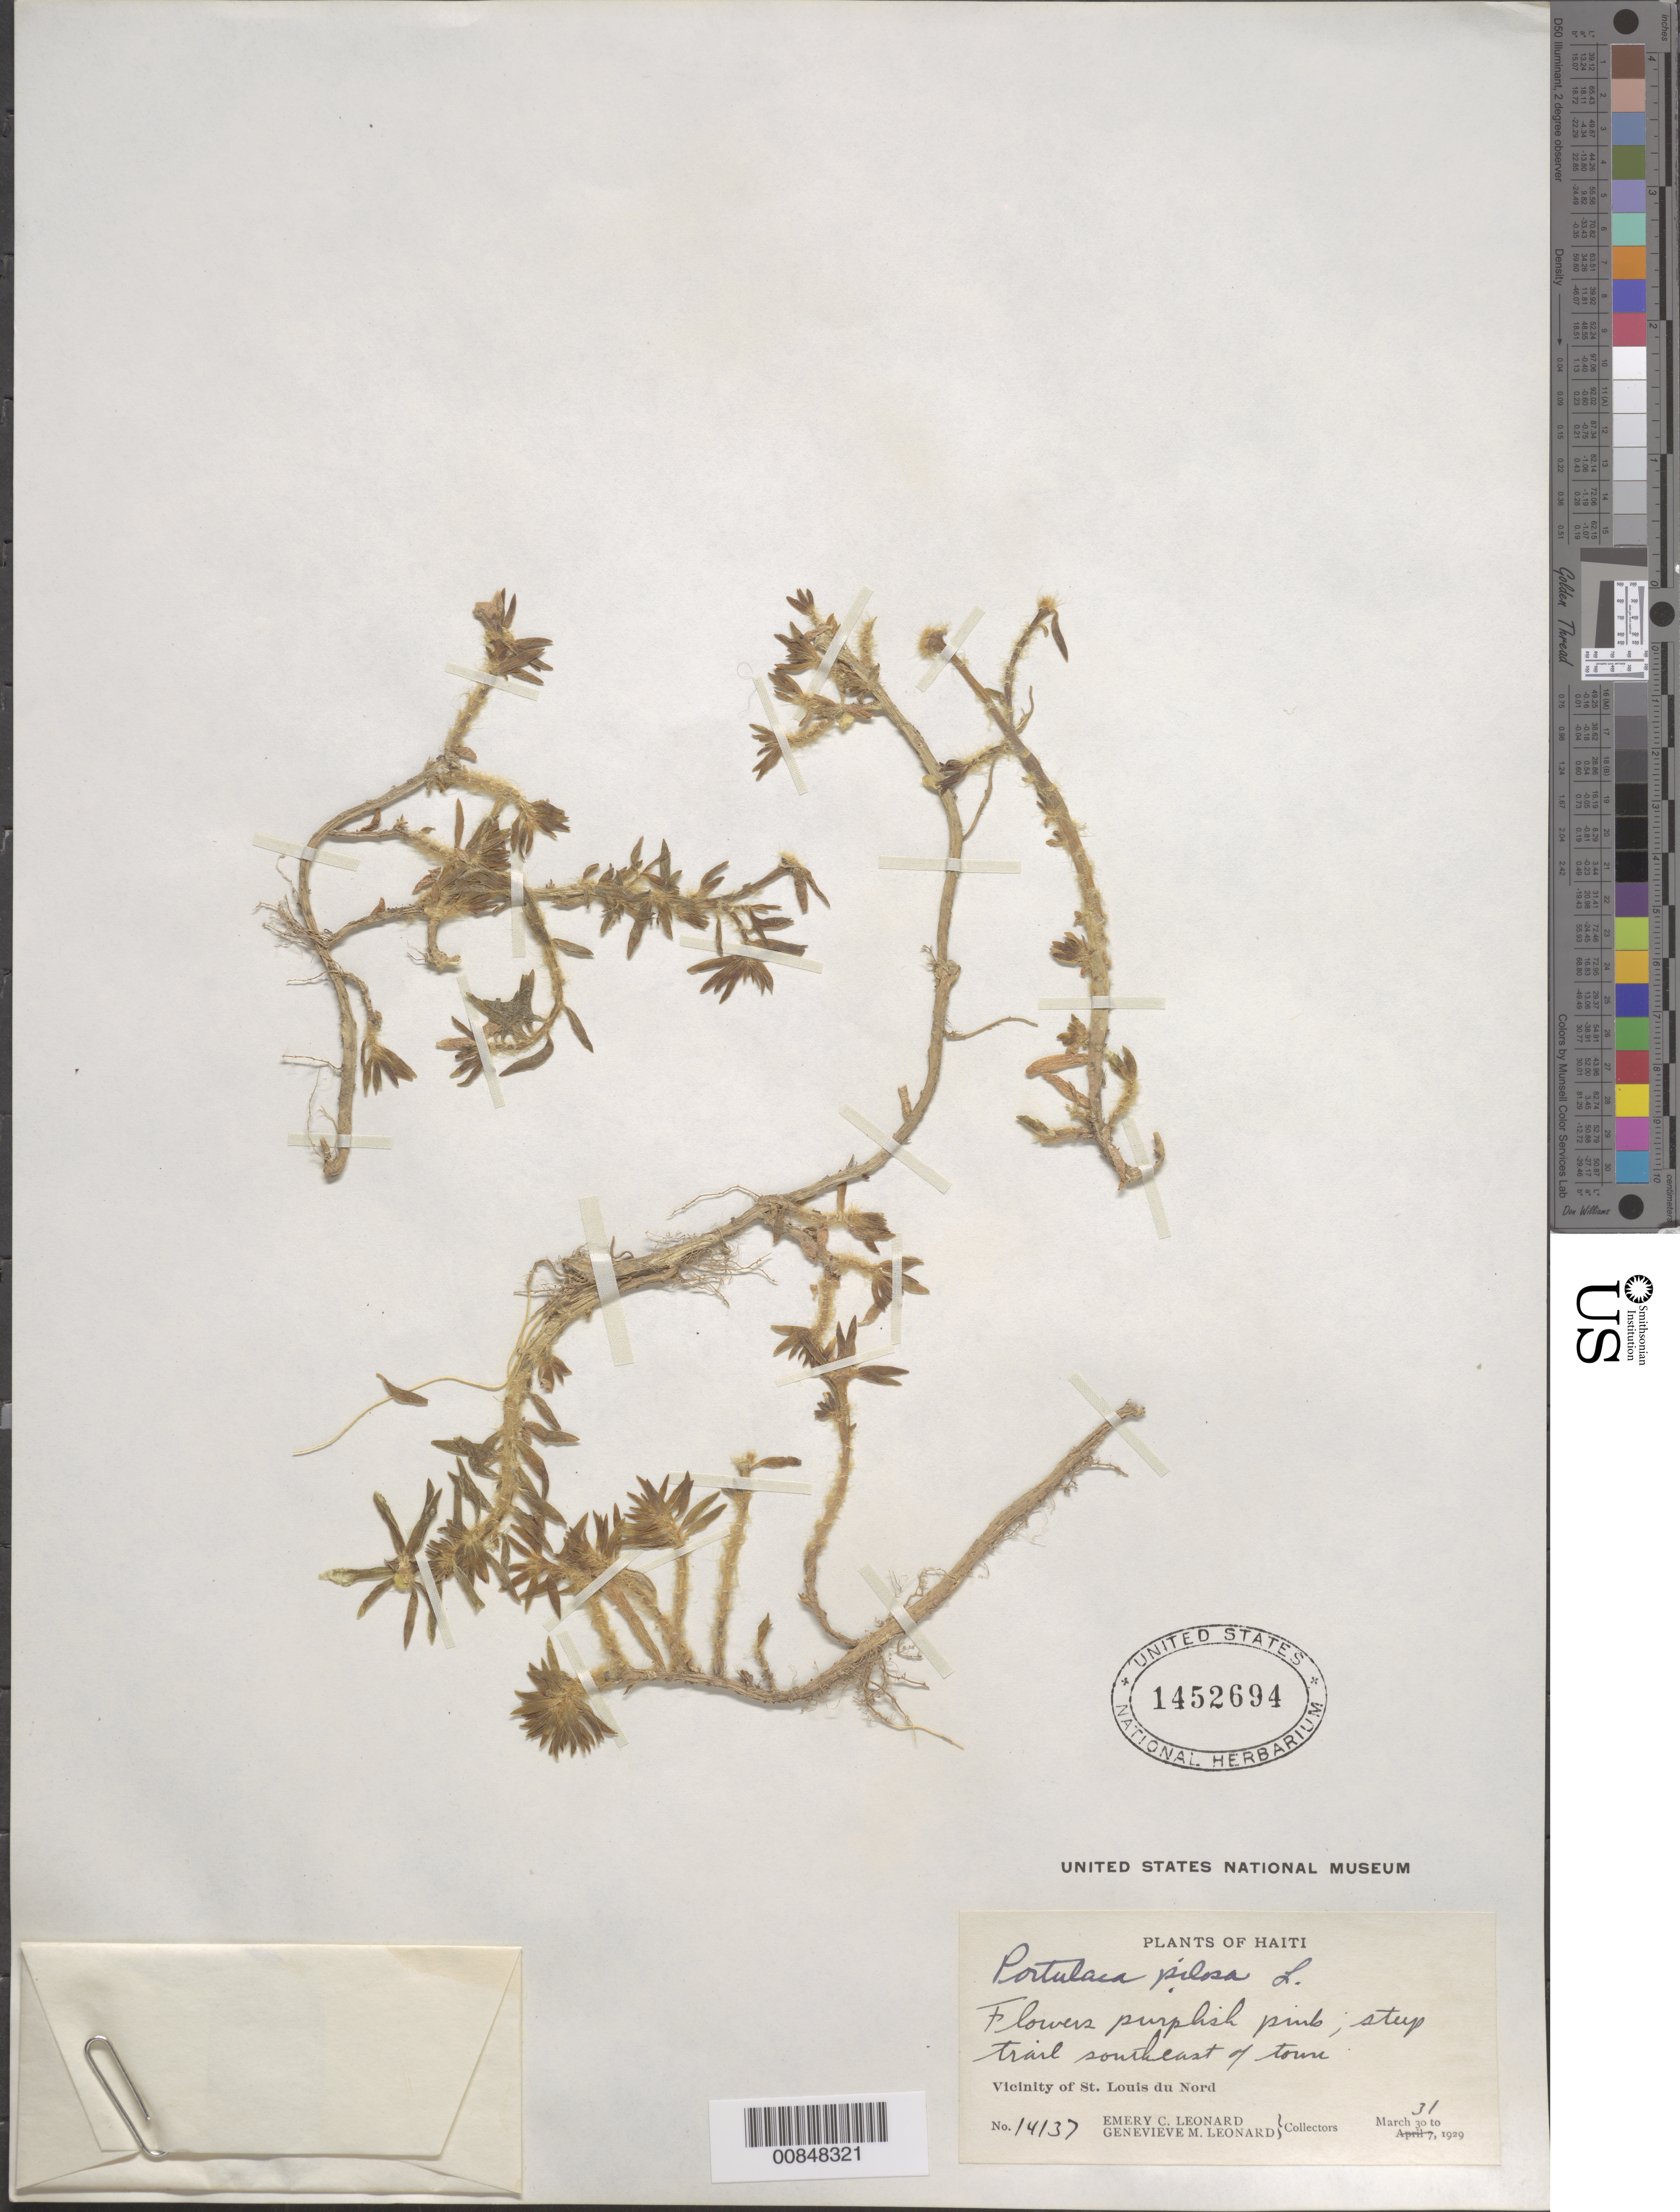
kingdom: Plantae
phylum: Tracheophyta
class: Magnoliopsida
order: Caryophyllales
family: Portulacaceae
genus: Portulaca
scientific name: Portulaca pilosa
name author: L.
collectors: E. C. Leonard & G. M. Leonard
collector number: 14137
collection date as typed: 31 Mar 1929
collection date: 1929-03-31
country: Haiti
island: Hispaniola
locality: Vicinity of St. Louis du Nord. Steep trail southeast of town.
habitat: Steep trail.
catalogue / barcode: US 1452694